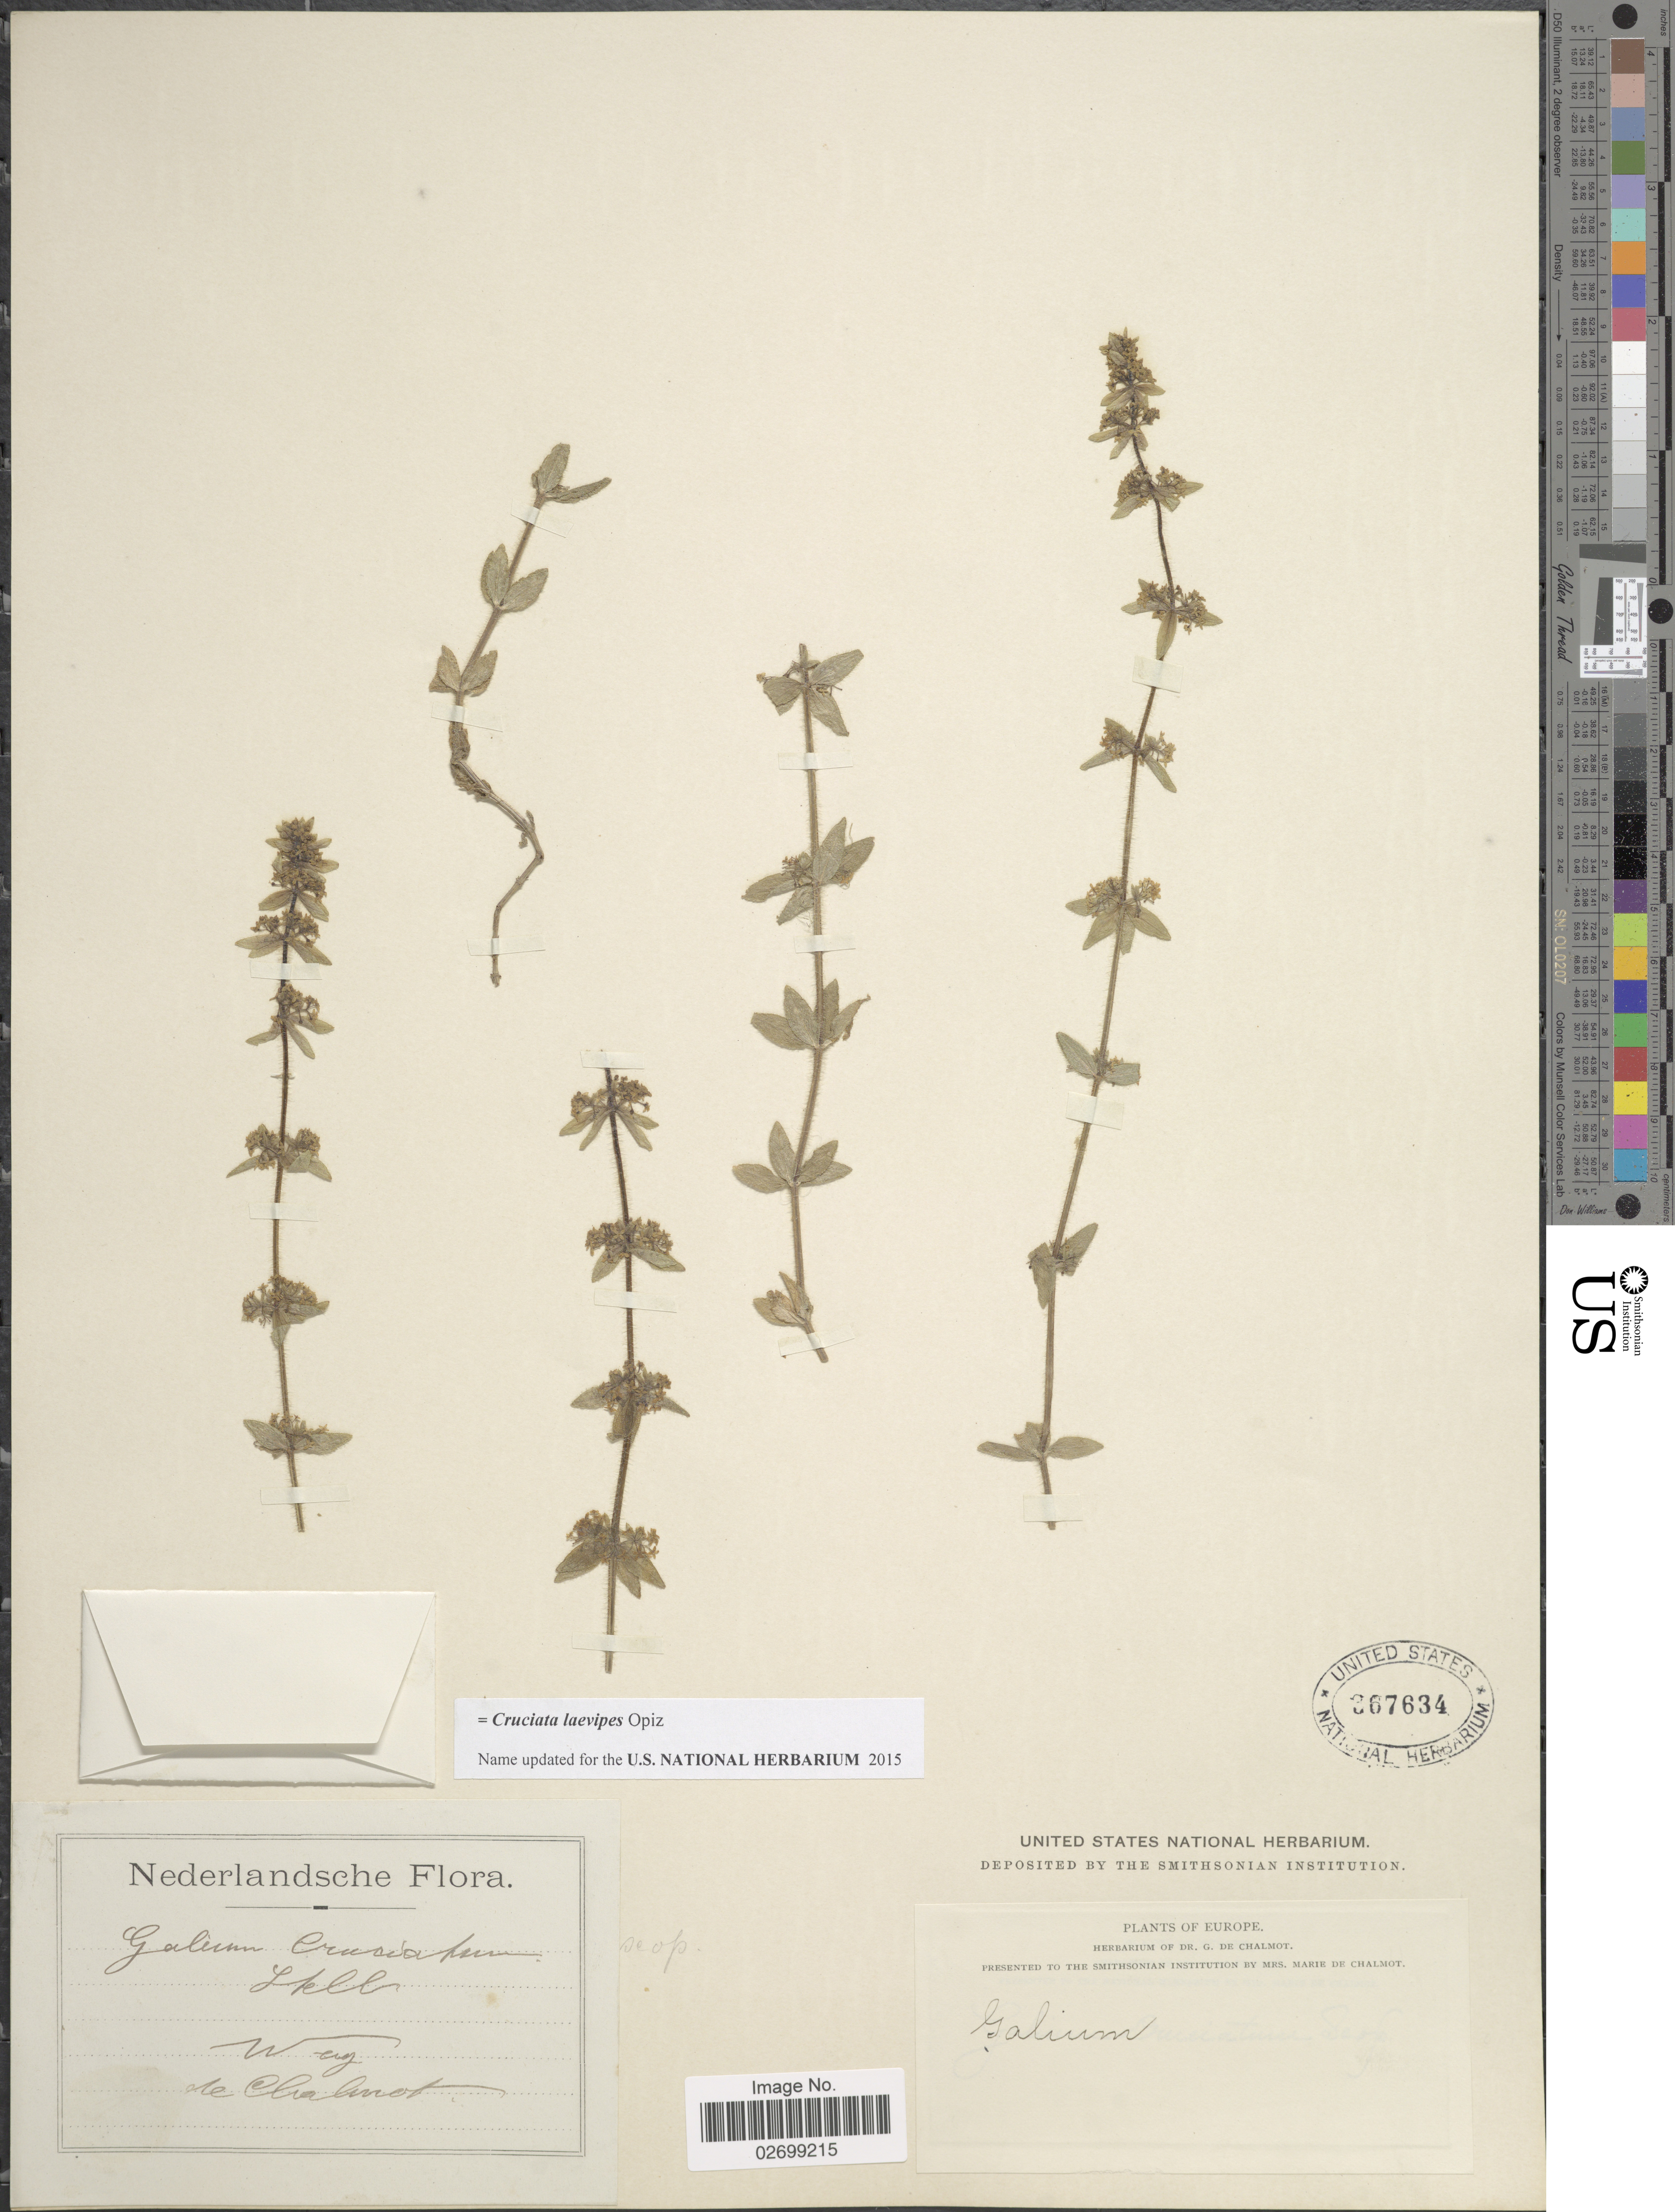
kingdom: Plantae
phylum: Tracheophyta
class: Magnoliopsida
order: Gentianales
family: Rubiaceae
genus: Cruciata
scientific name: Cruciata laevipes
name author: Opiz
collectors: G. de Chalmot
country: Netherlands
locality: Wag.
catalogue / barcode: US 367634